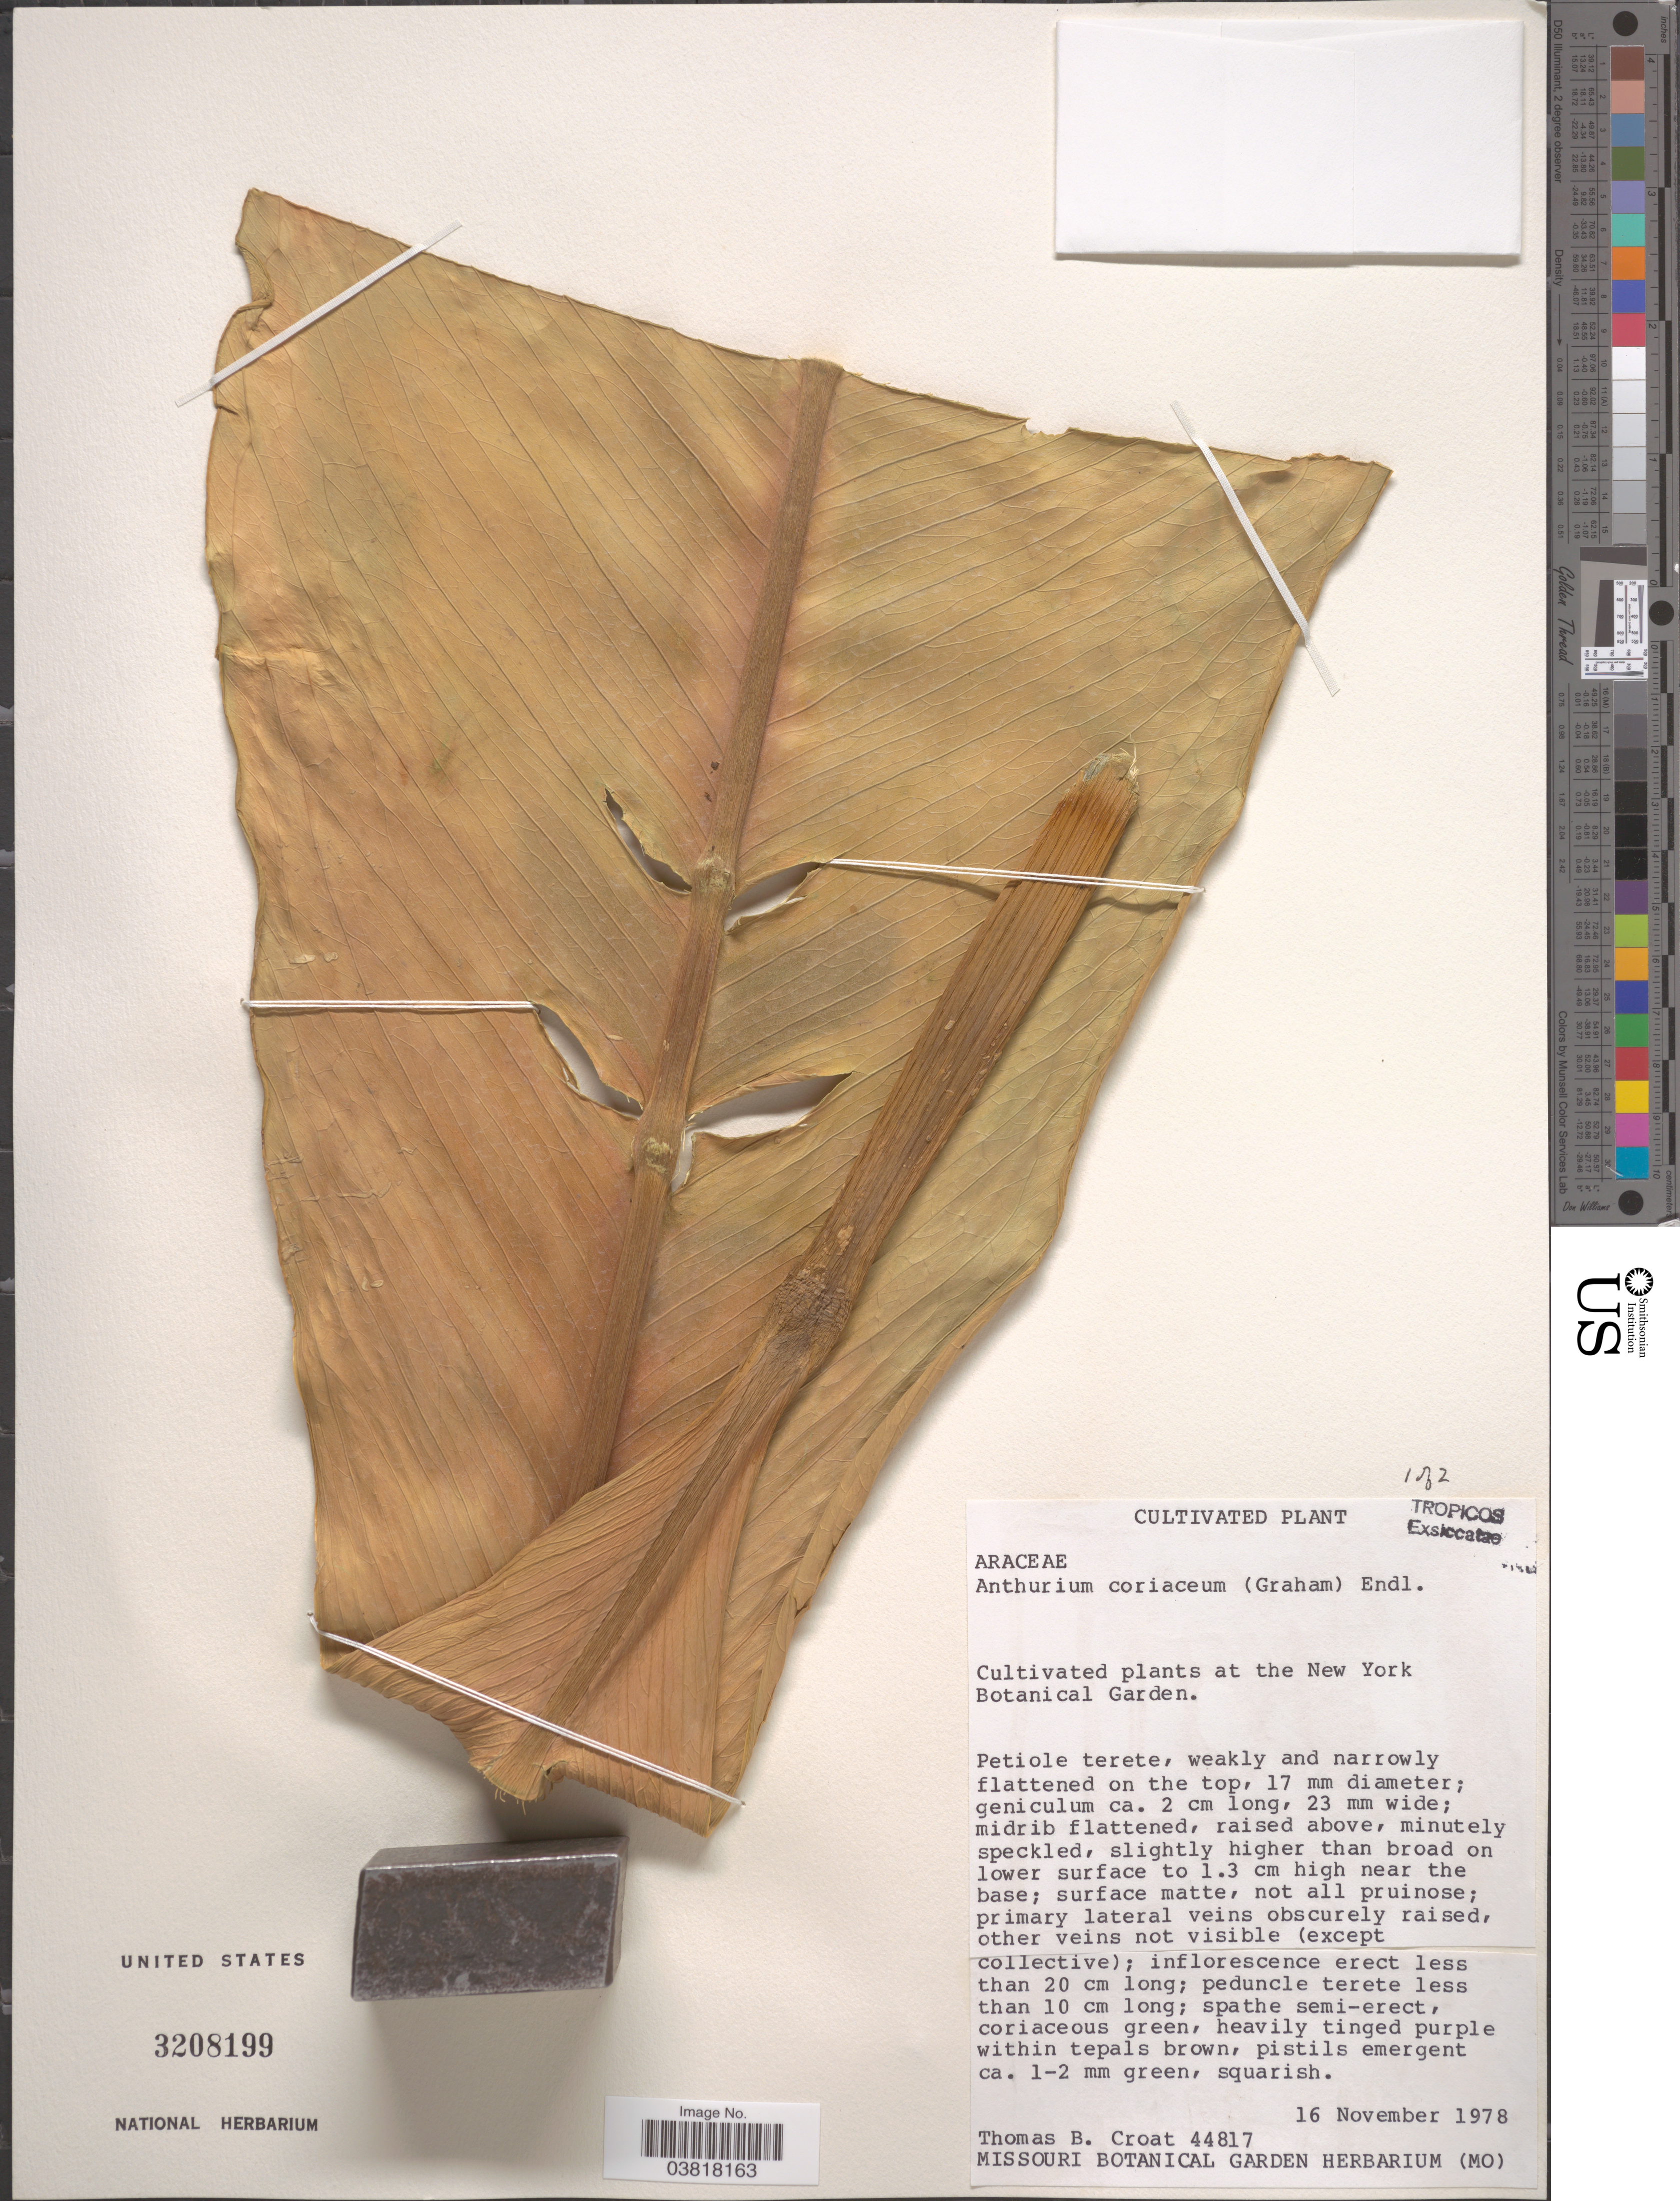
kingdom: Plantae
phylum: Tracheophyta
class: Liliopsida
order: Alismatales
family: Araceae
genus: Anthurium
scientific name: Anthurium coriaceum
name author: G. Don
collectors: T. B. Croat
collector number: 44817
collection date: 1978-11-16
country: United States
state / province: New York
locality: The New York Botanical Garden.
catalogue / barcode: US 3208199